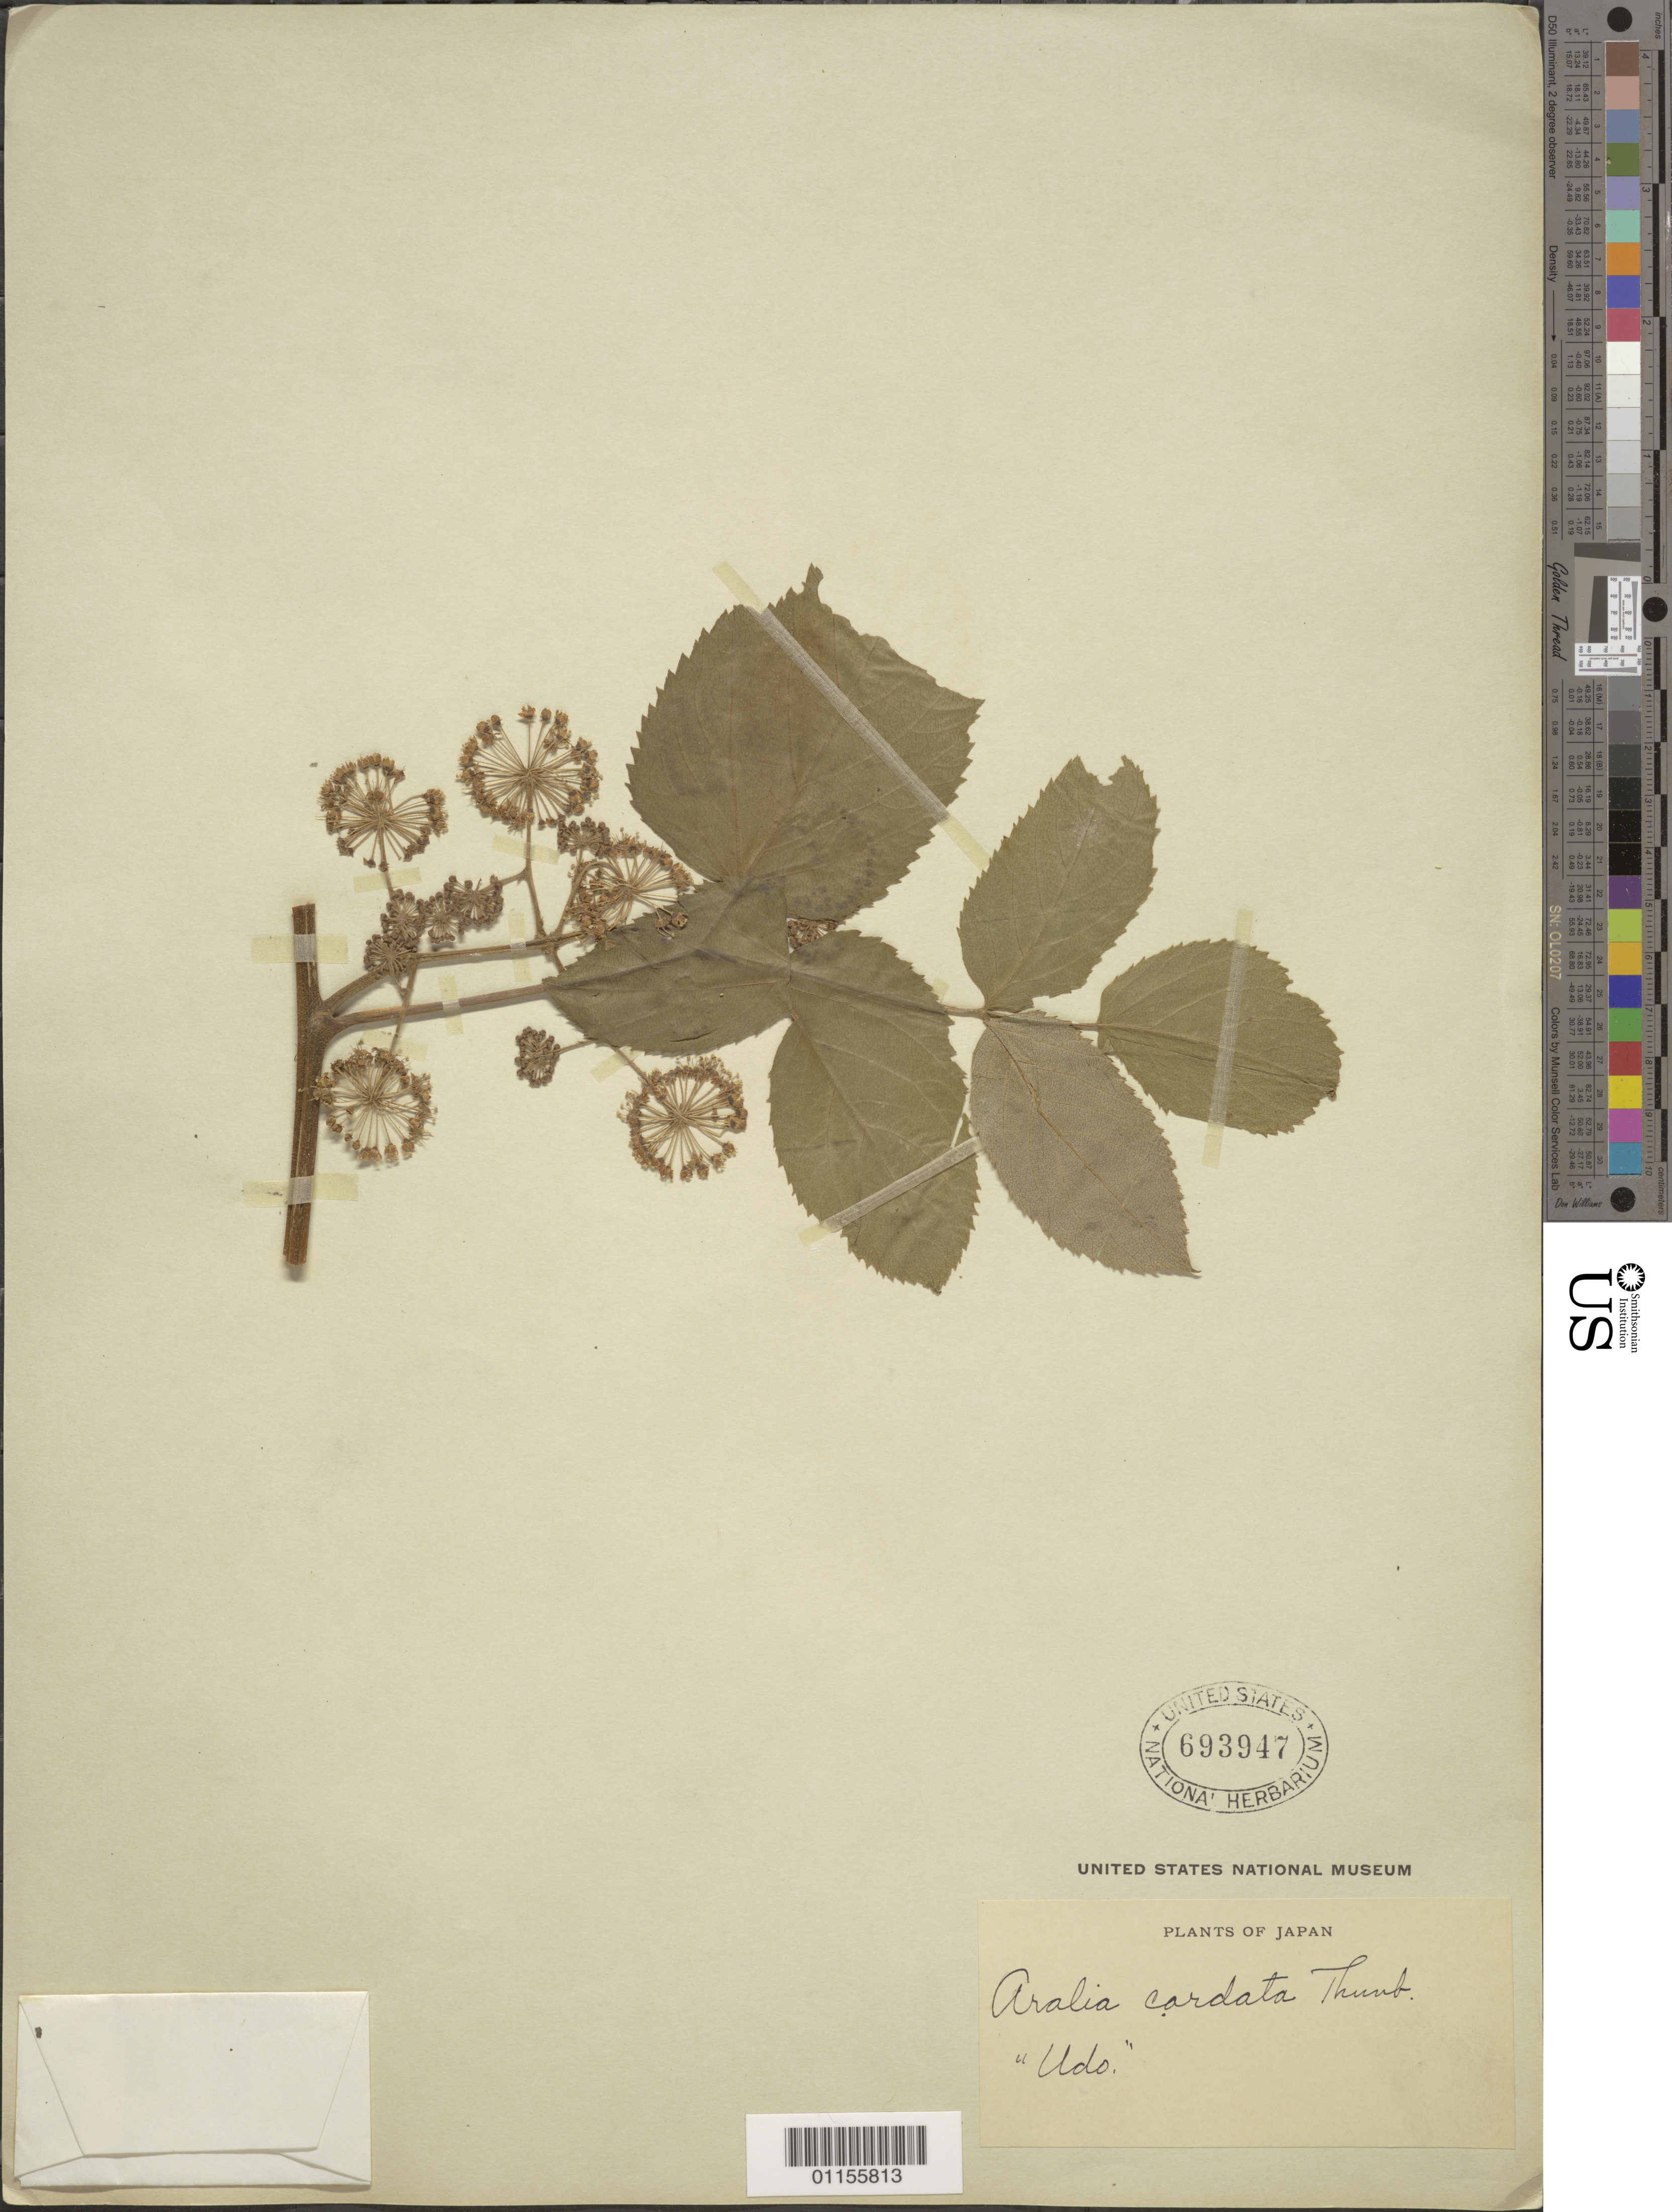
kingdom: Plantae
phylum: Tracheophyta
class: Magnoliopsida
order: Apiales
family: Araliaceae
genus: Aralia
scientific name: Aralia cordata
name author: Thunb.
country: Japan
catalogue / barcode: US 693947